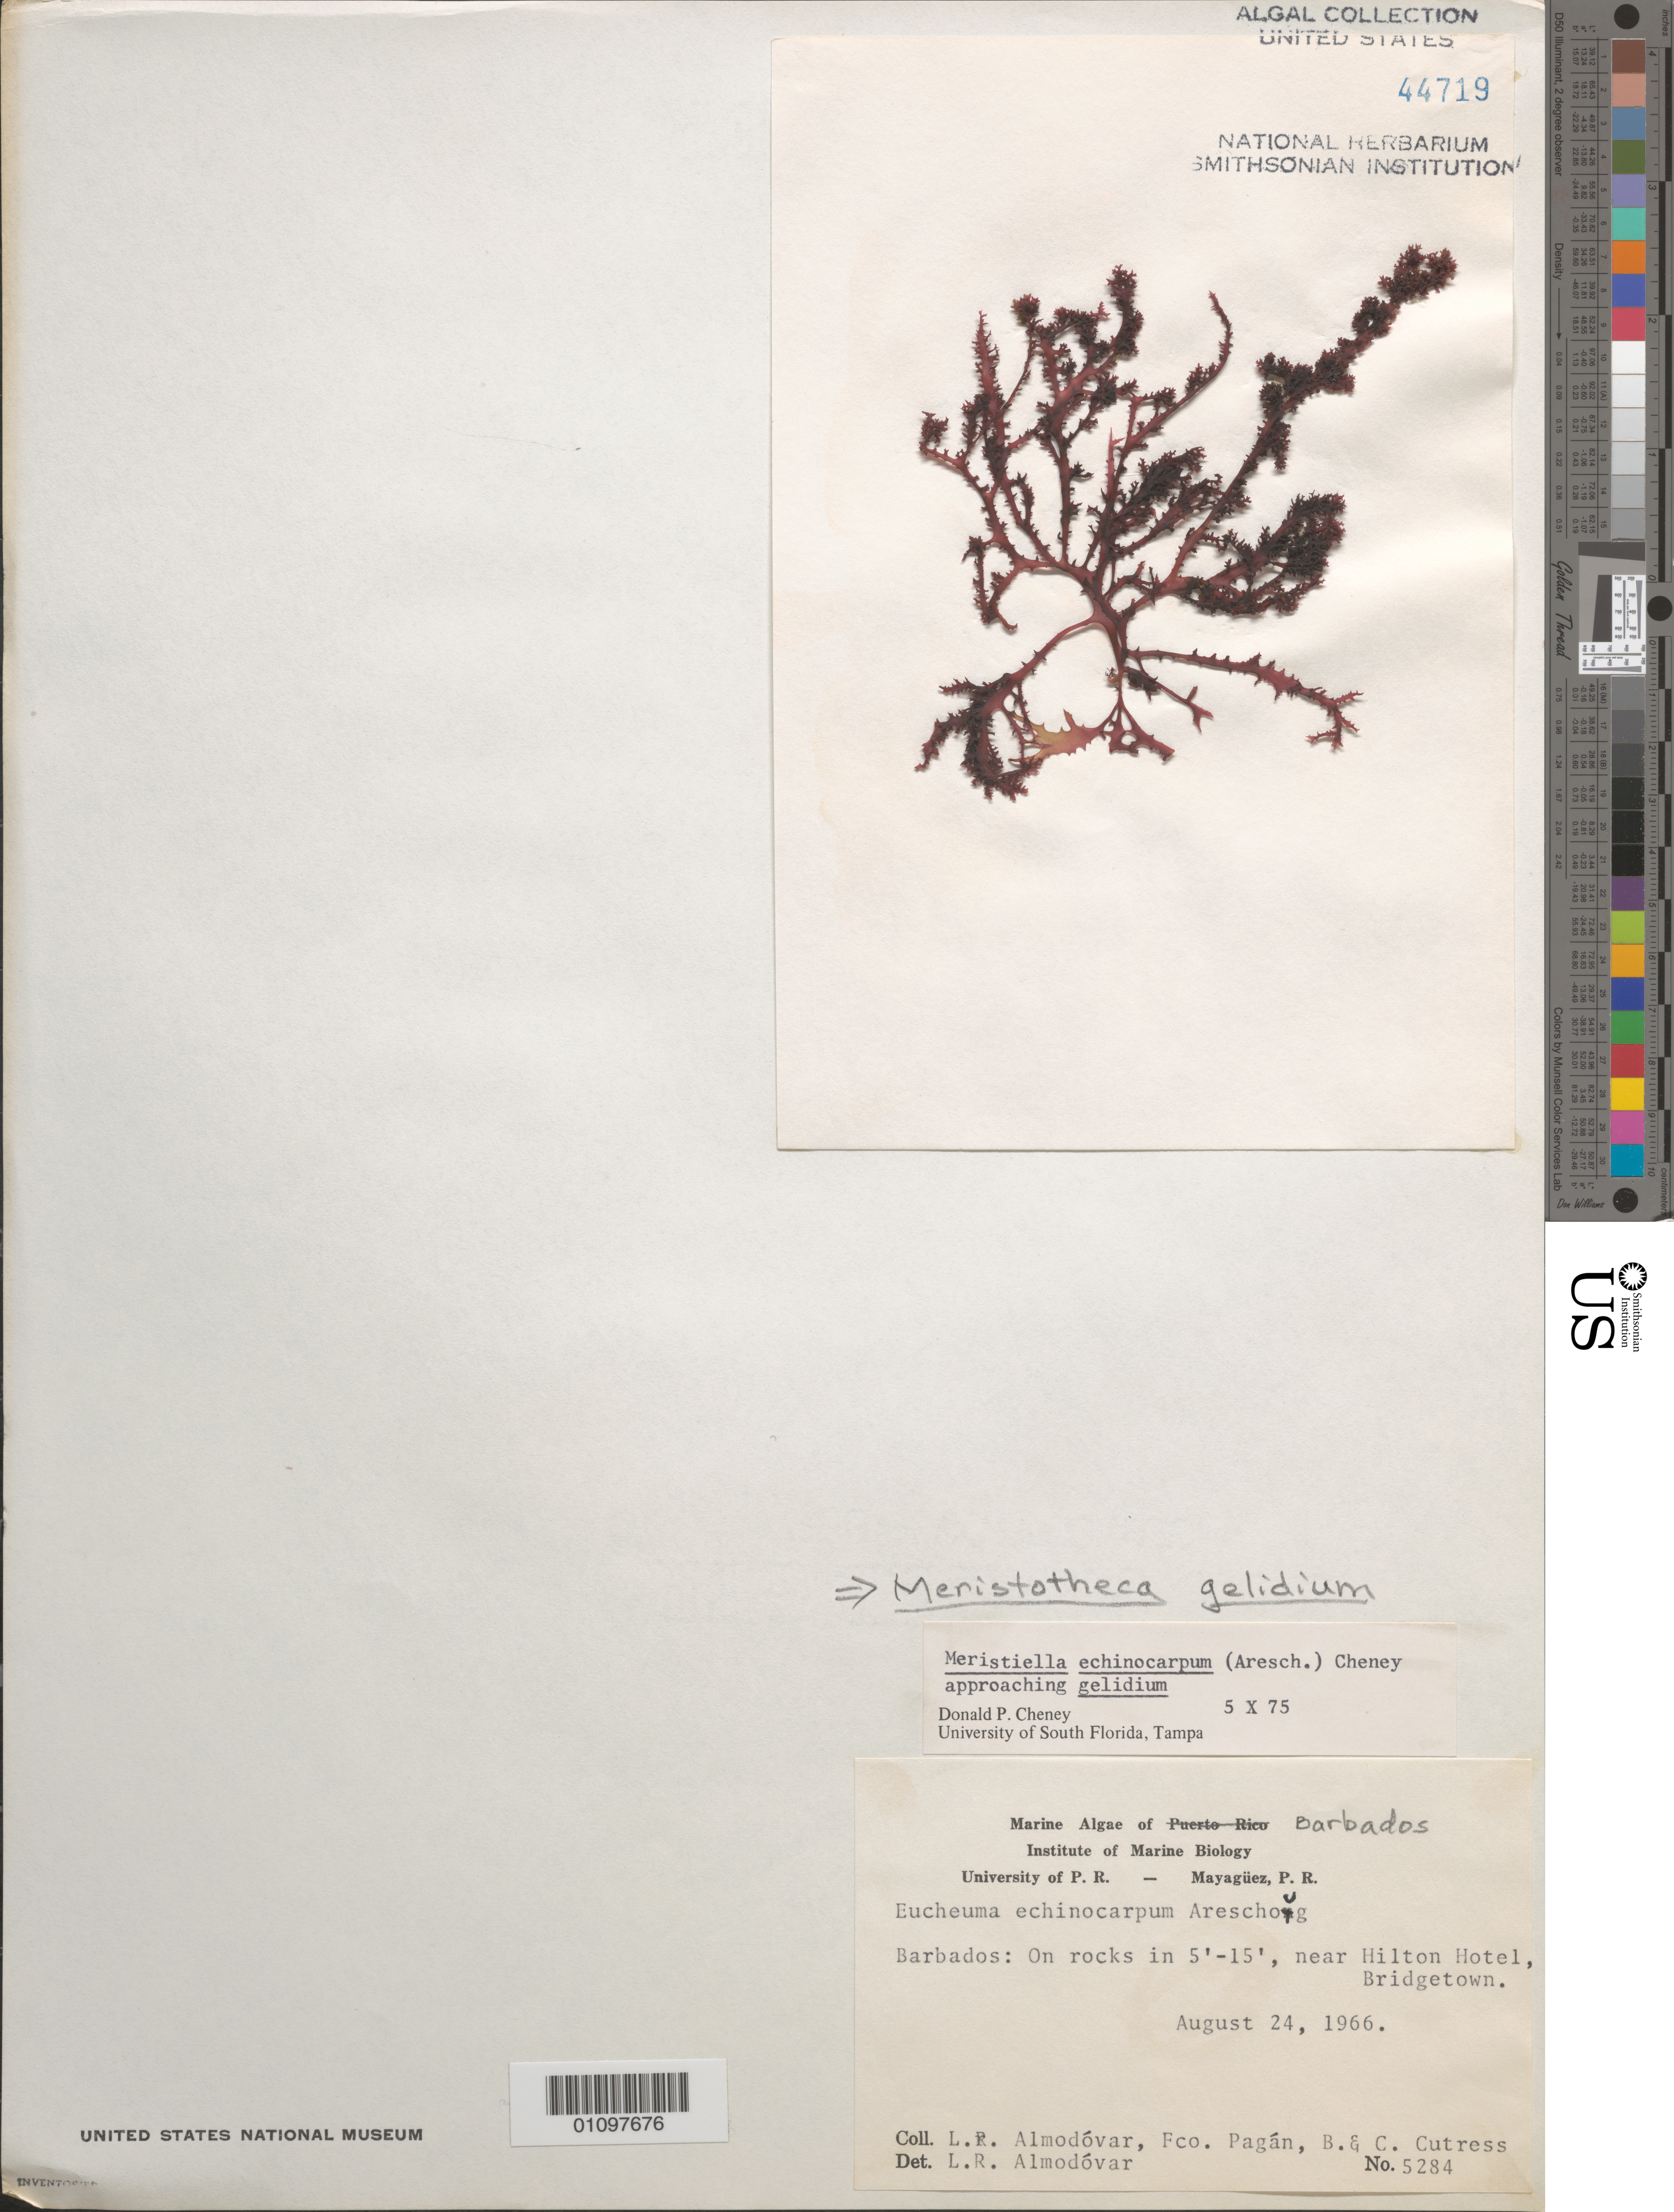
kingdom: Plantae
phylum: Rhodophyta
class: Florideophyceae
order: Gigartinales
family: Solieriaceae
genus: Meristotheca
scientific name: Meristotheca gelidium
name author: (J. Agardh) E.J. Faye & Masuda in E.J. Faye et al.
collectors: L. Almodovar, F. Pagan, B. Cutress & C. Cutress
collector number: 5284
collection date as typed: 24 Aug 1966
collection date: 1966-08-24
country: Barbados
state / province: Saint Michael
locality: Bridgetown, near Hilton Hotel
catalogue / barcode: US 44719